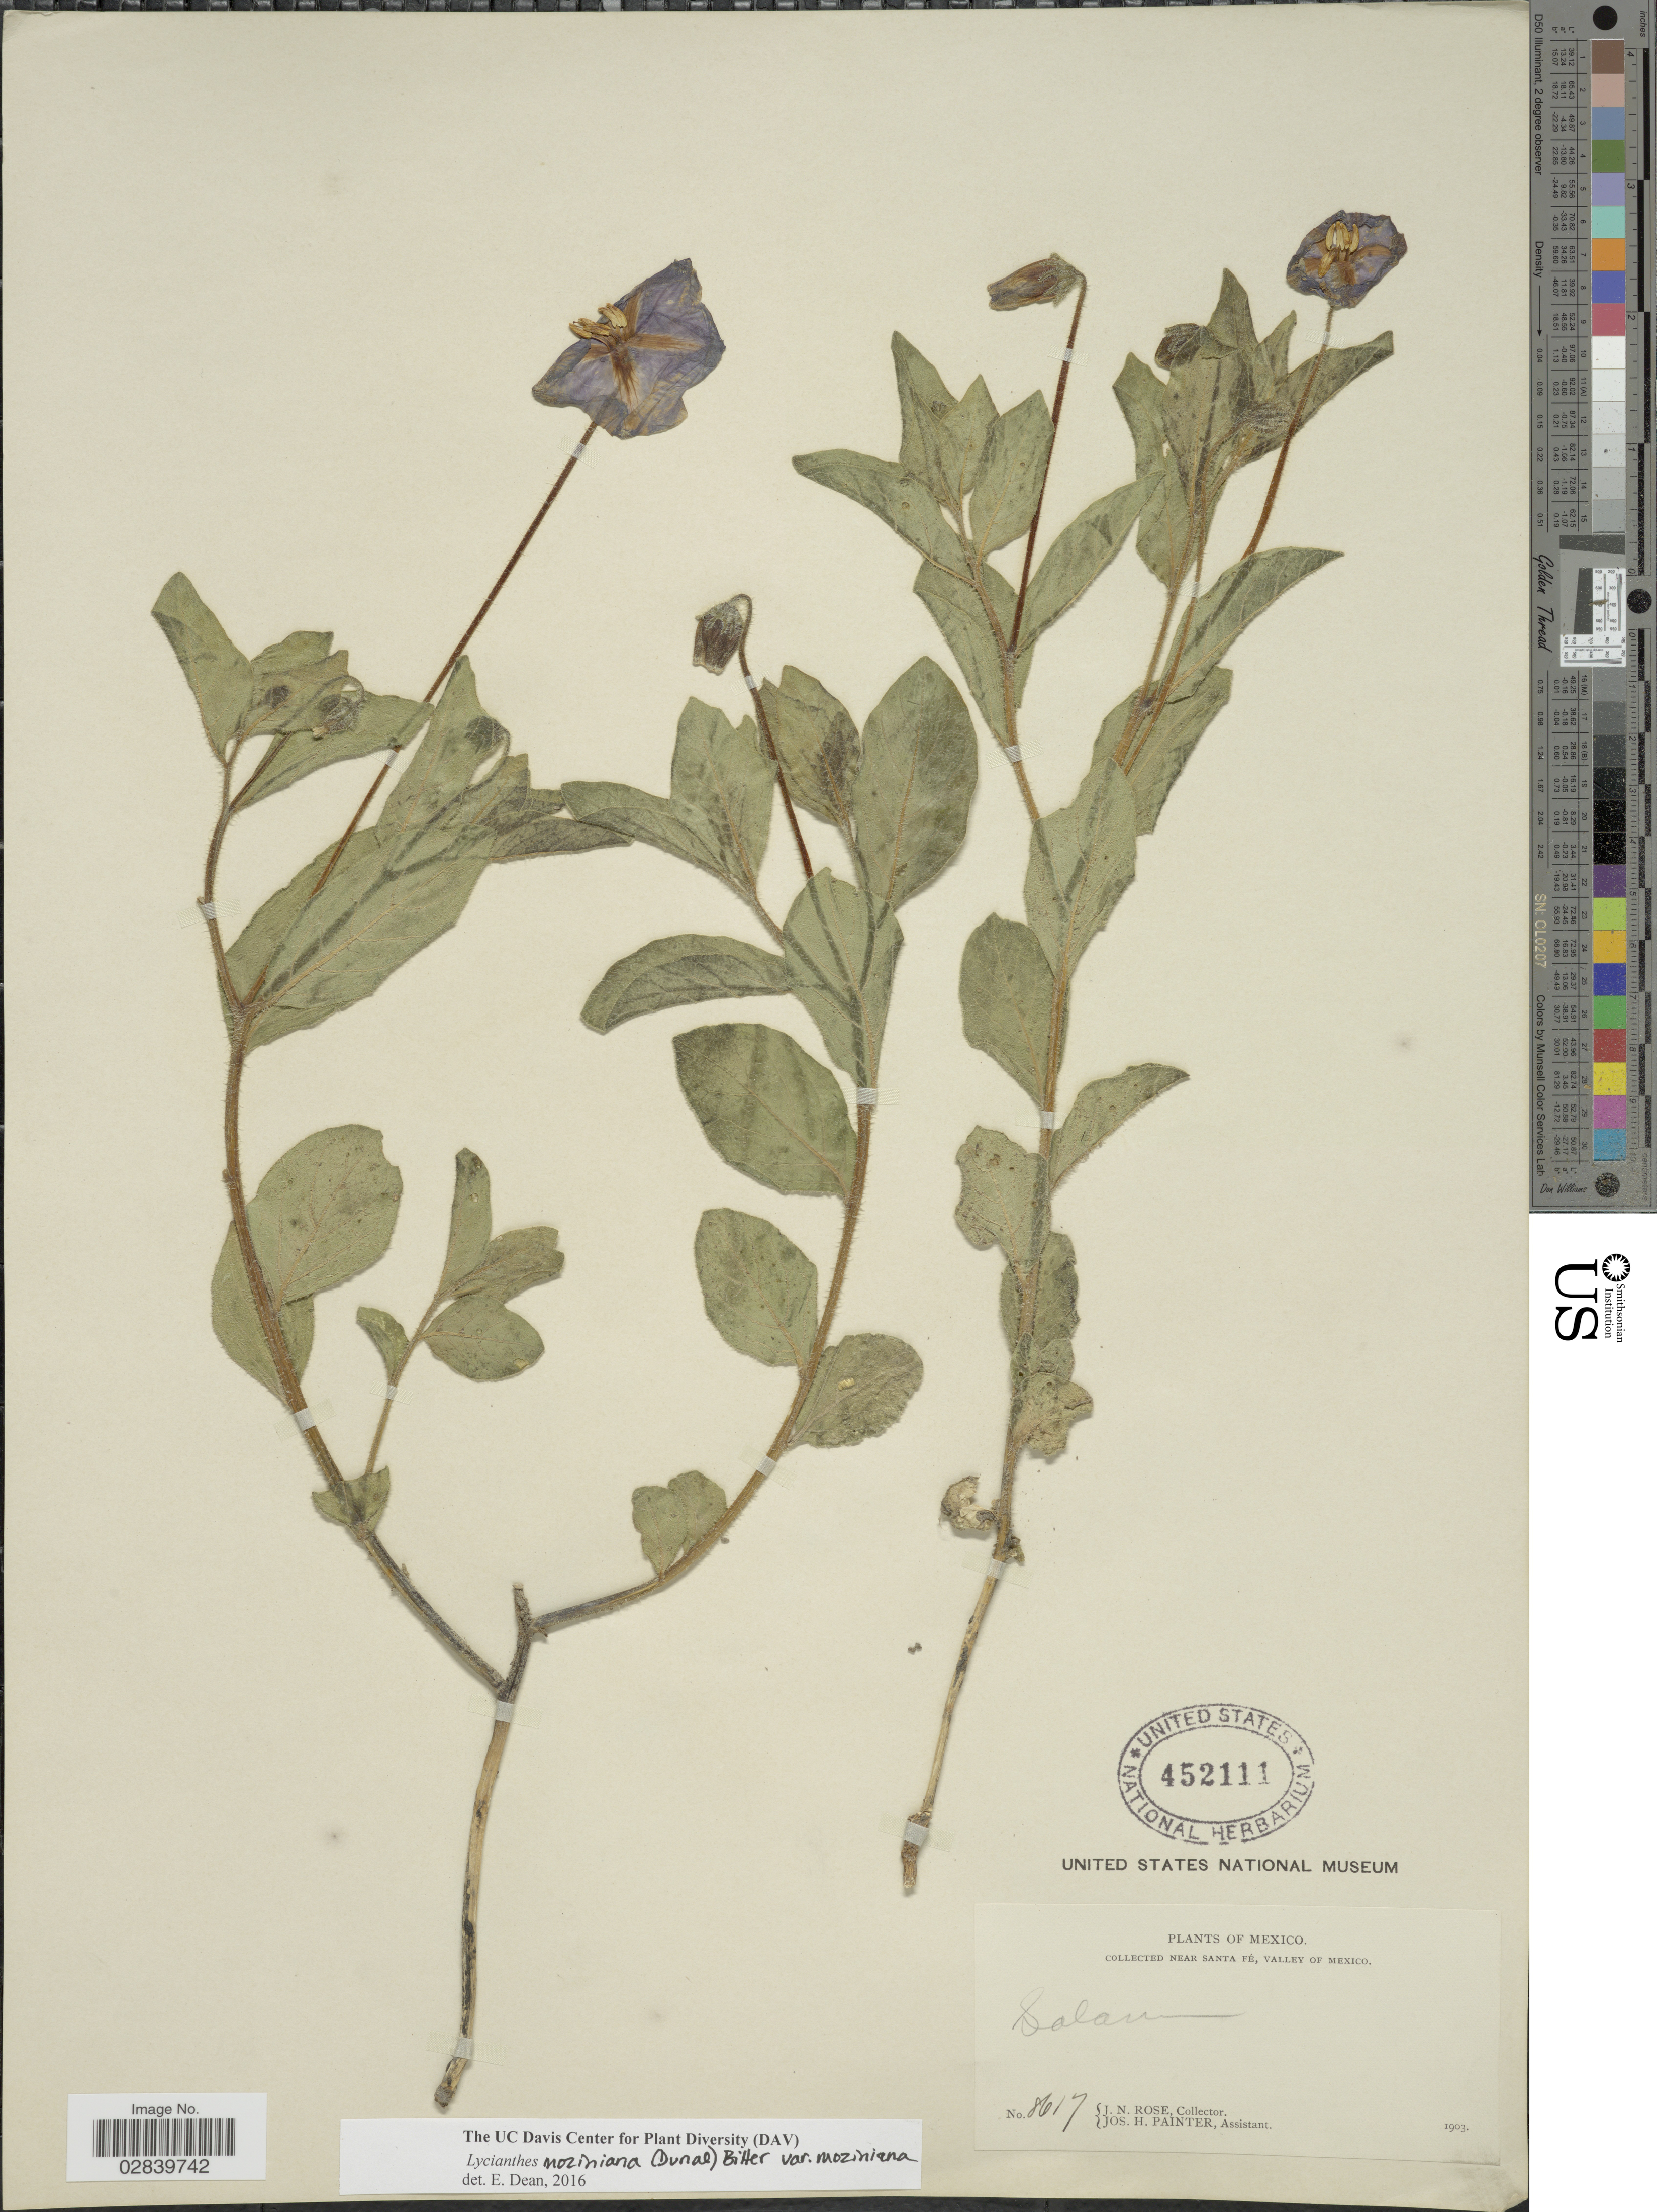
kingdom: Plantae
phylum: Tracheophyta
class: Magnoliopsida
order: Solanales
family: Solanaceae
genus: Lycianthes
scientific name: Lycianthes moziniana var. oaxacana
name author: E. Dean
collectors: J. N. Rose & J. H. Painter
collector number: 8617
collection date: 1903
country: Mexico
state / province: México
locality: Near Santa Fé, valley of Mexico.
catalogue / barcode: US 452111